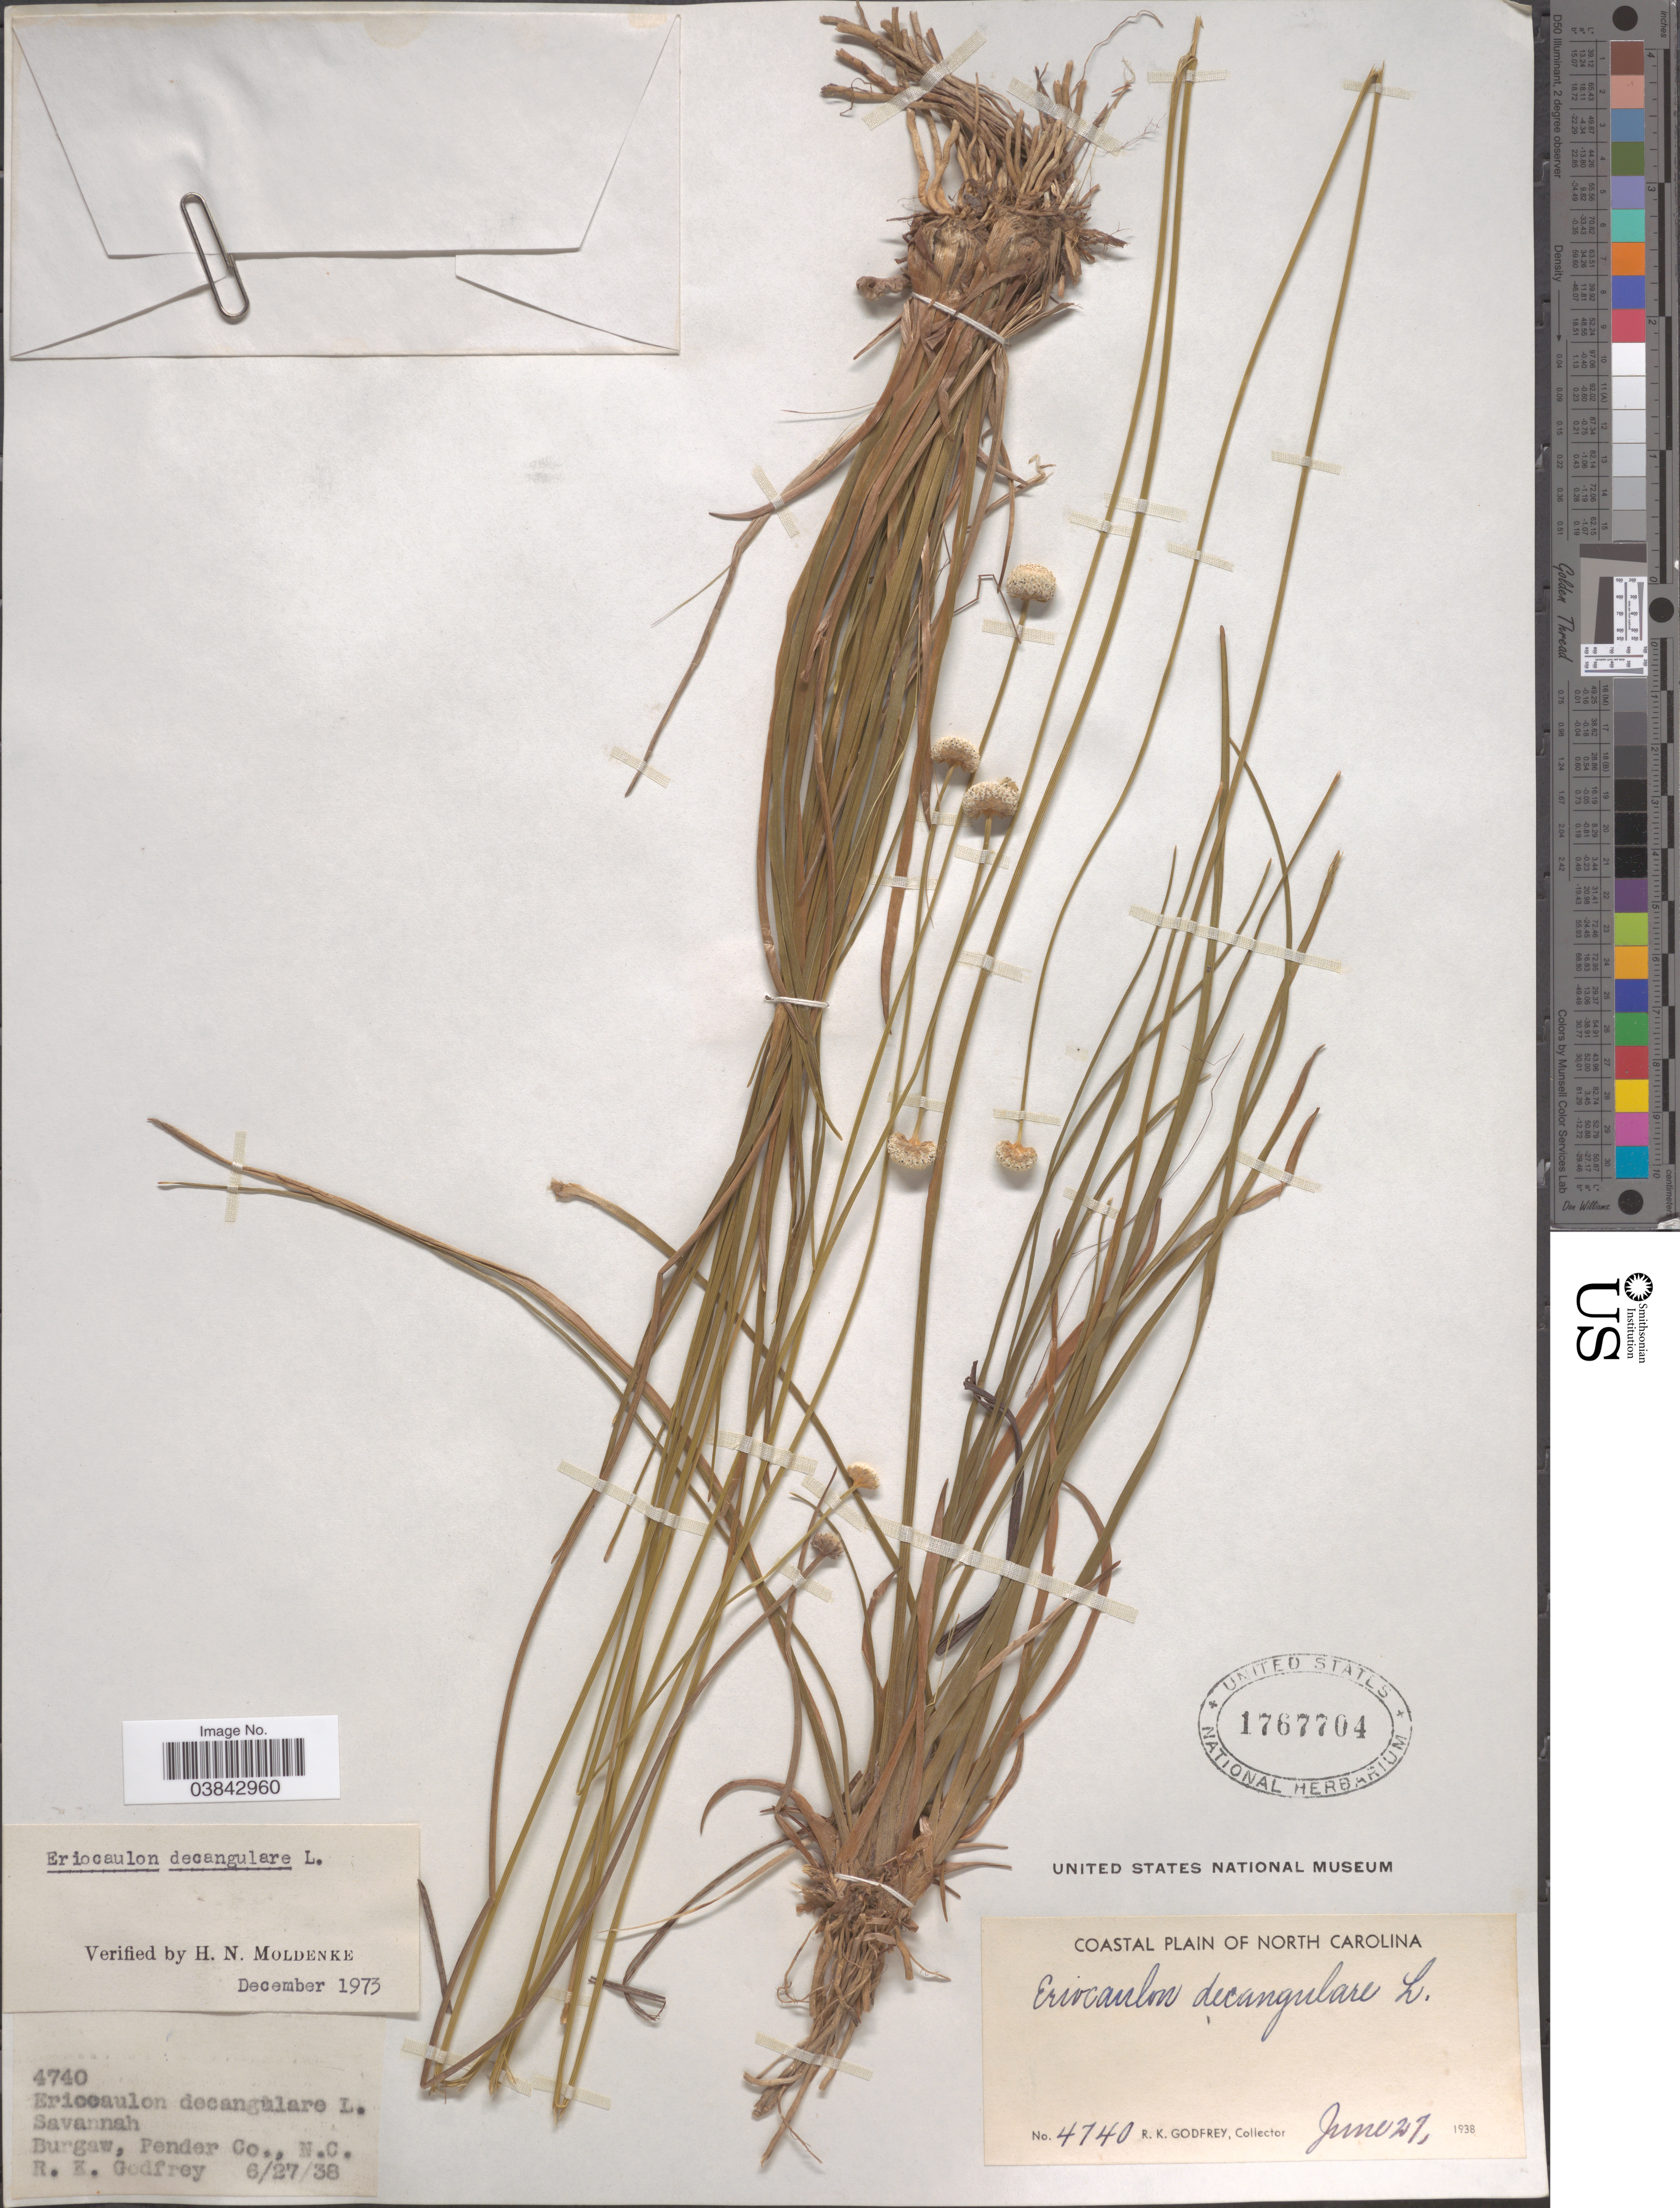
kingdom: Plantae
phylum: Tracheophyta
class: Liliopsida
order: Poales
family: Eriocaulaceae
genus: Eriocaulon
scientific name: Eriocaulon decangulare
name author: L.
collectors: R. K. Godfrey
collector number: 4740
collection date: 1938-06-27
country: United States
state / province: North Carolina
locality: Savannah. Burgaw, Pender Co.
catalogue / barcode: US 1767704